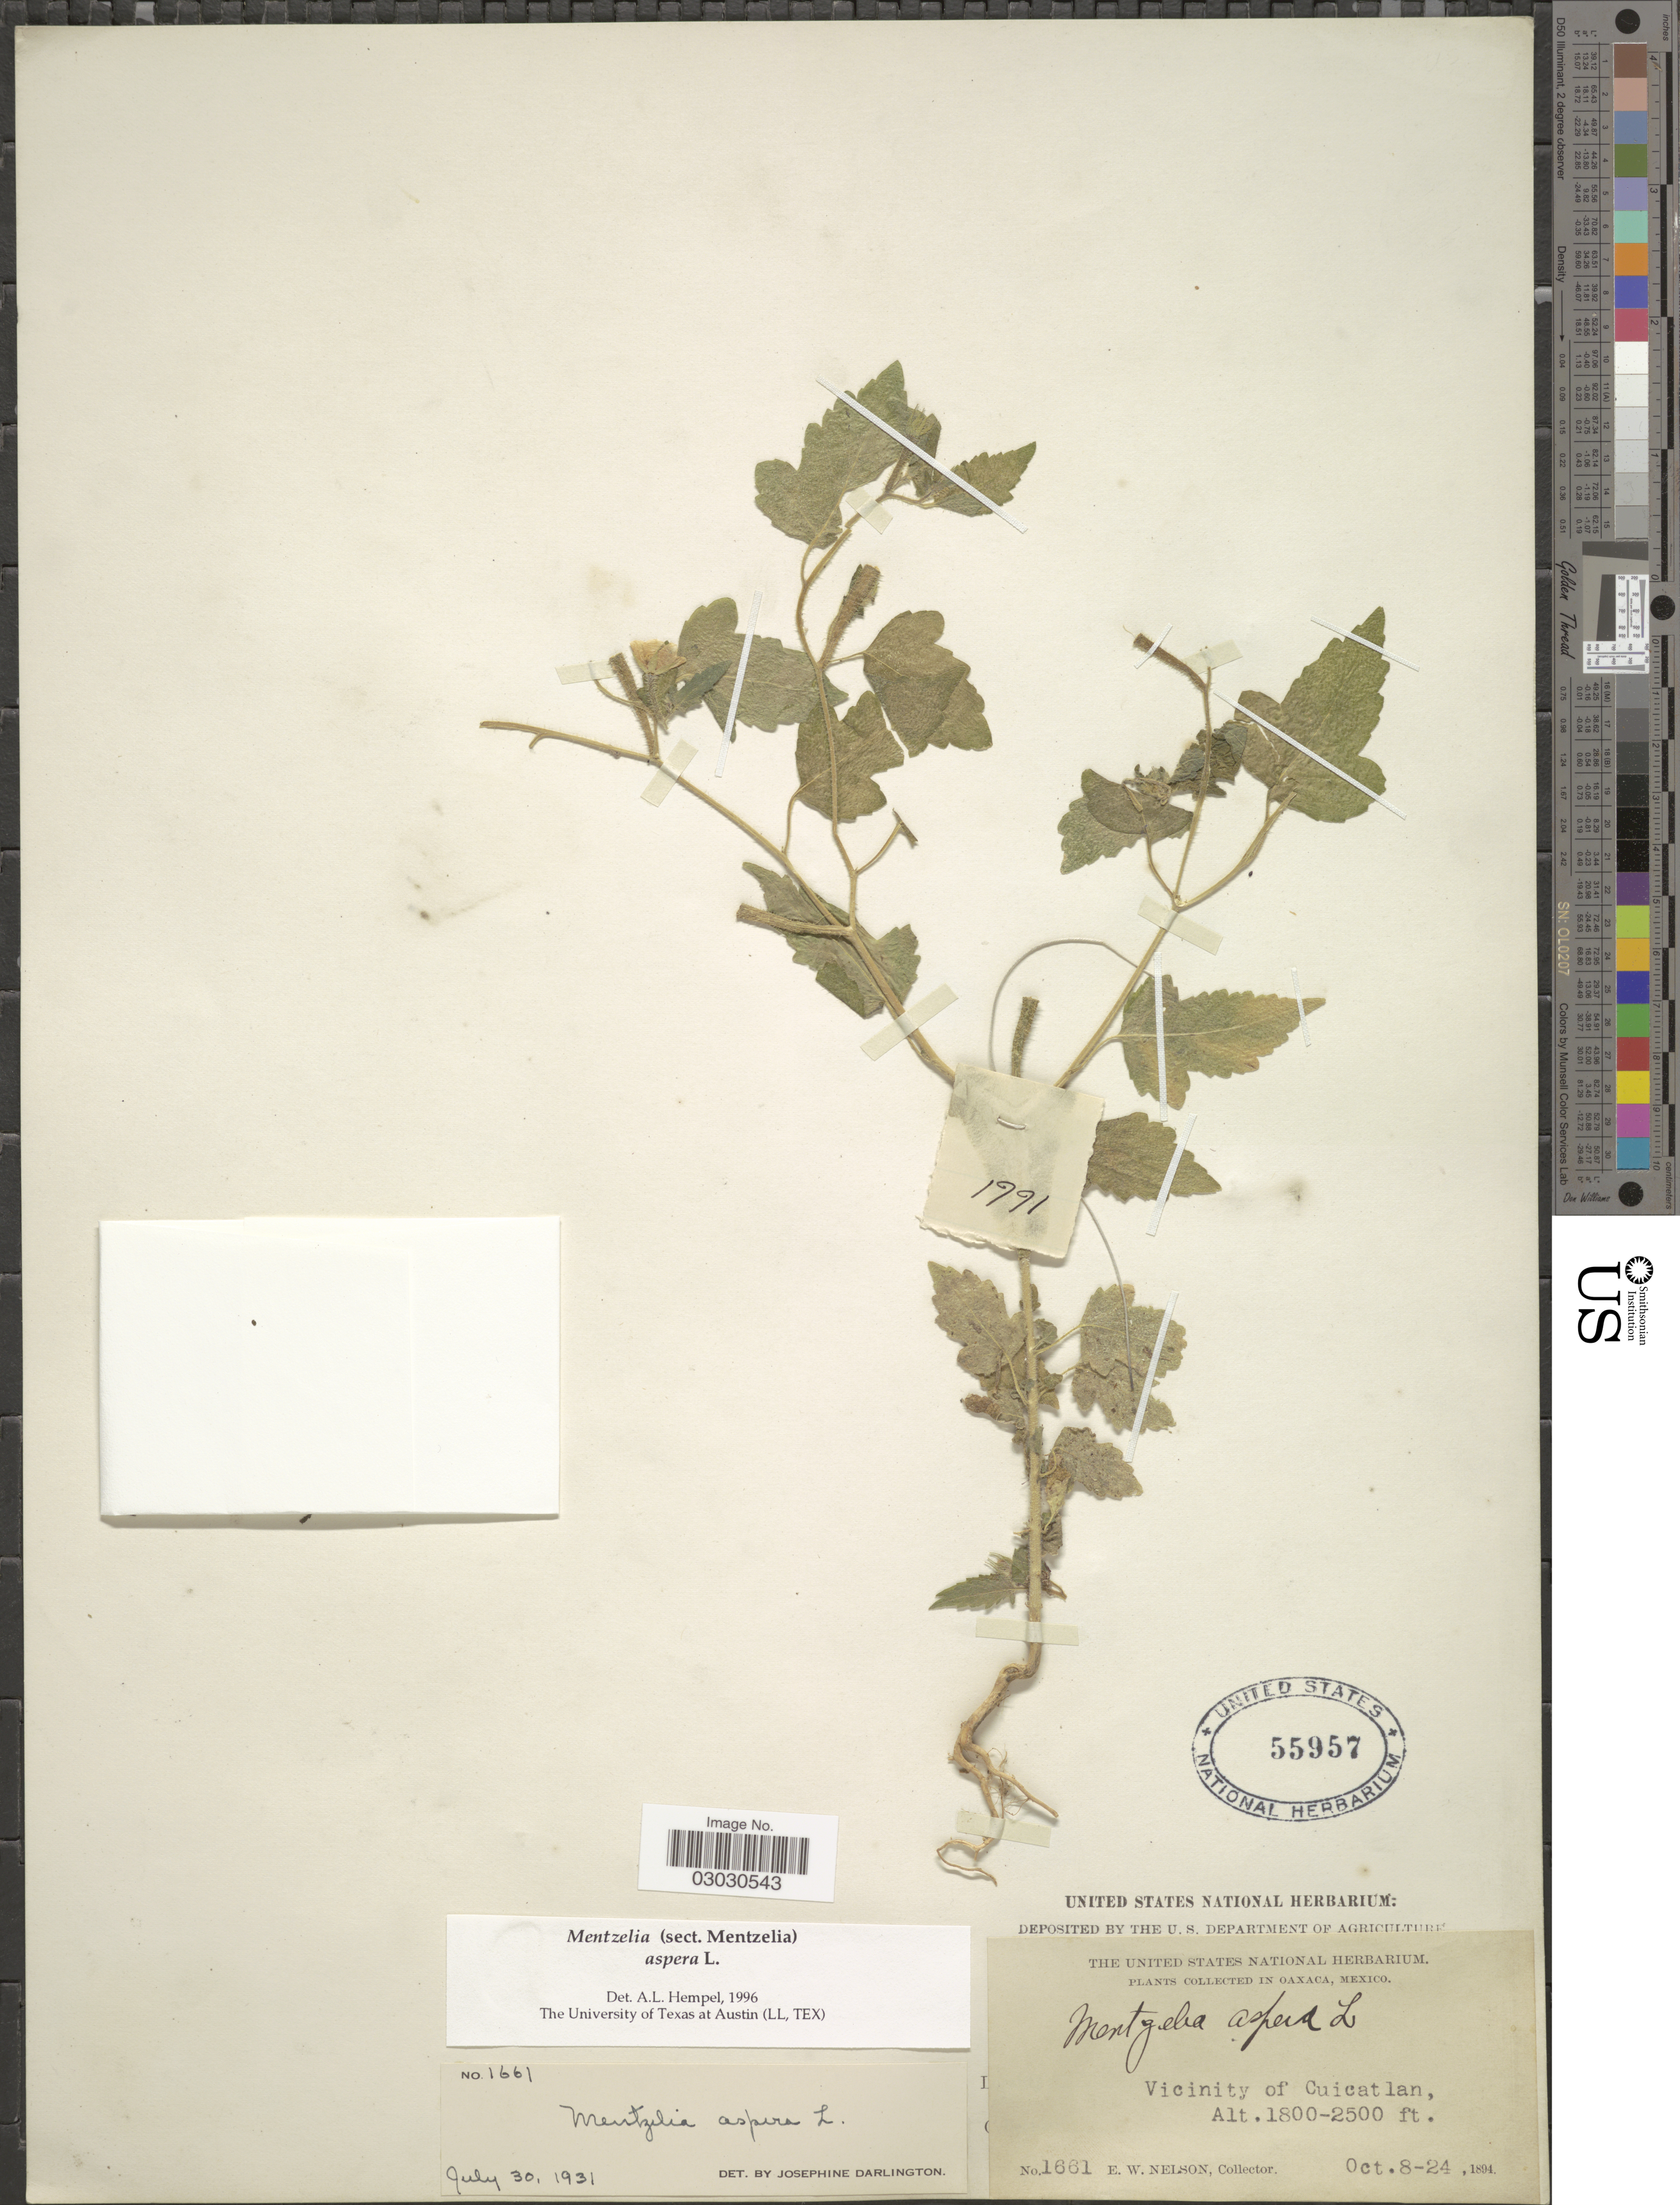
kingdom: Plantae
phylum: Tracheophyta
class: Magnoliopsida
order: Cornales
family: Loasaceae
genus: Mentzelia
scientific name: Mentzelia aspera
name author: L.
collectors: E. W. Nelson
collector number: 1661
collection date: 1894-10-08/1894-10-24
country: Mexico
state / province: Oaxaca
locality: Vicinity of Cuicatlan.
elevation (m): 549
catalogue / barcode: US 55957